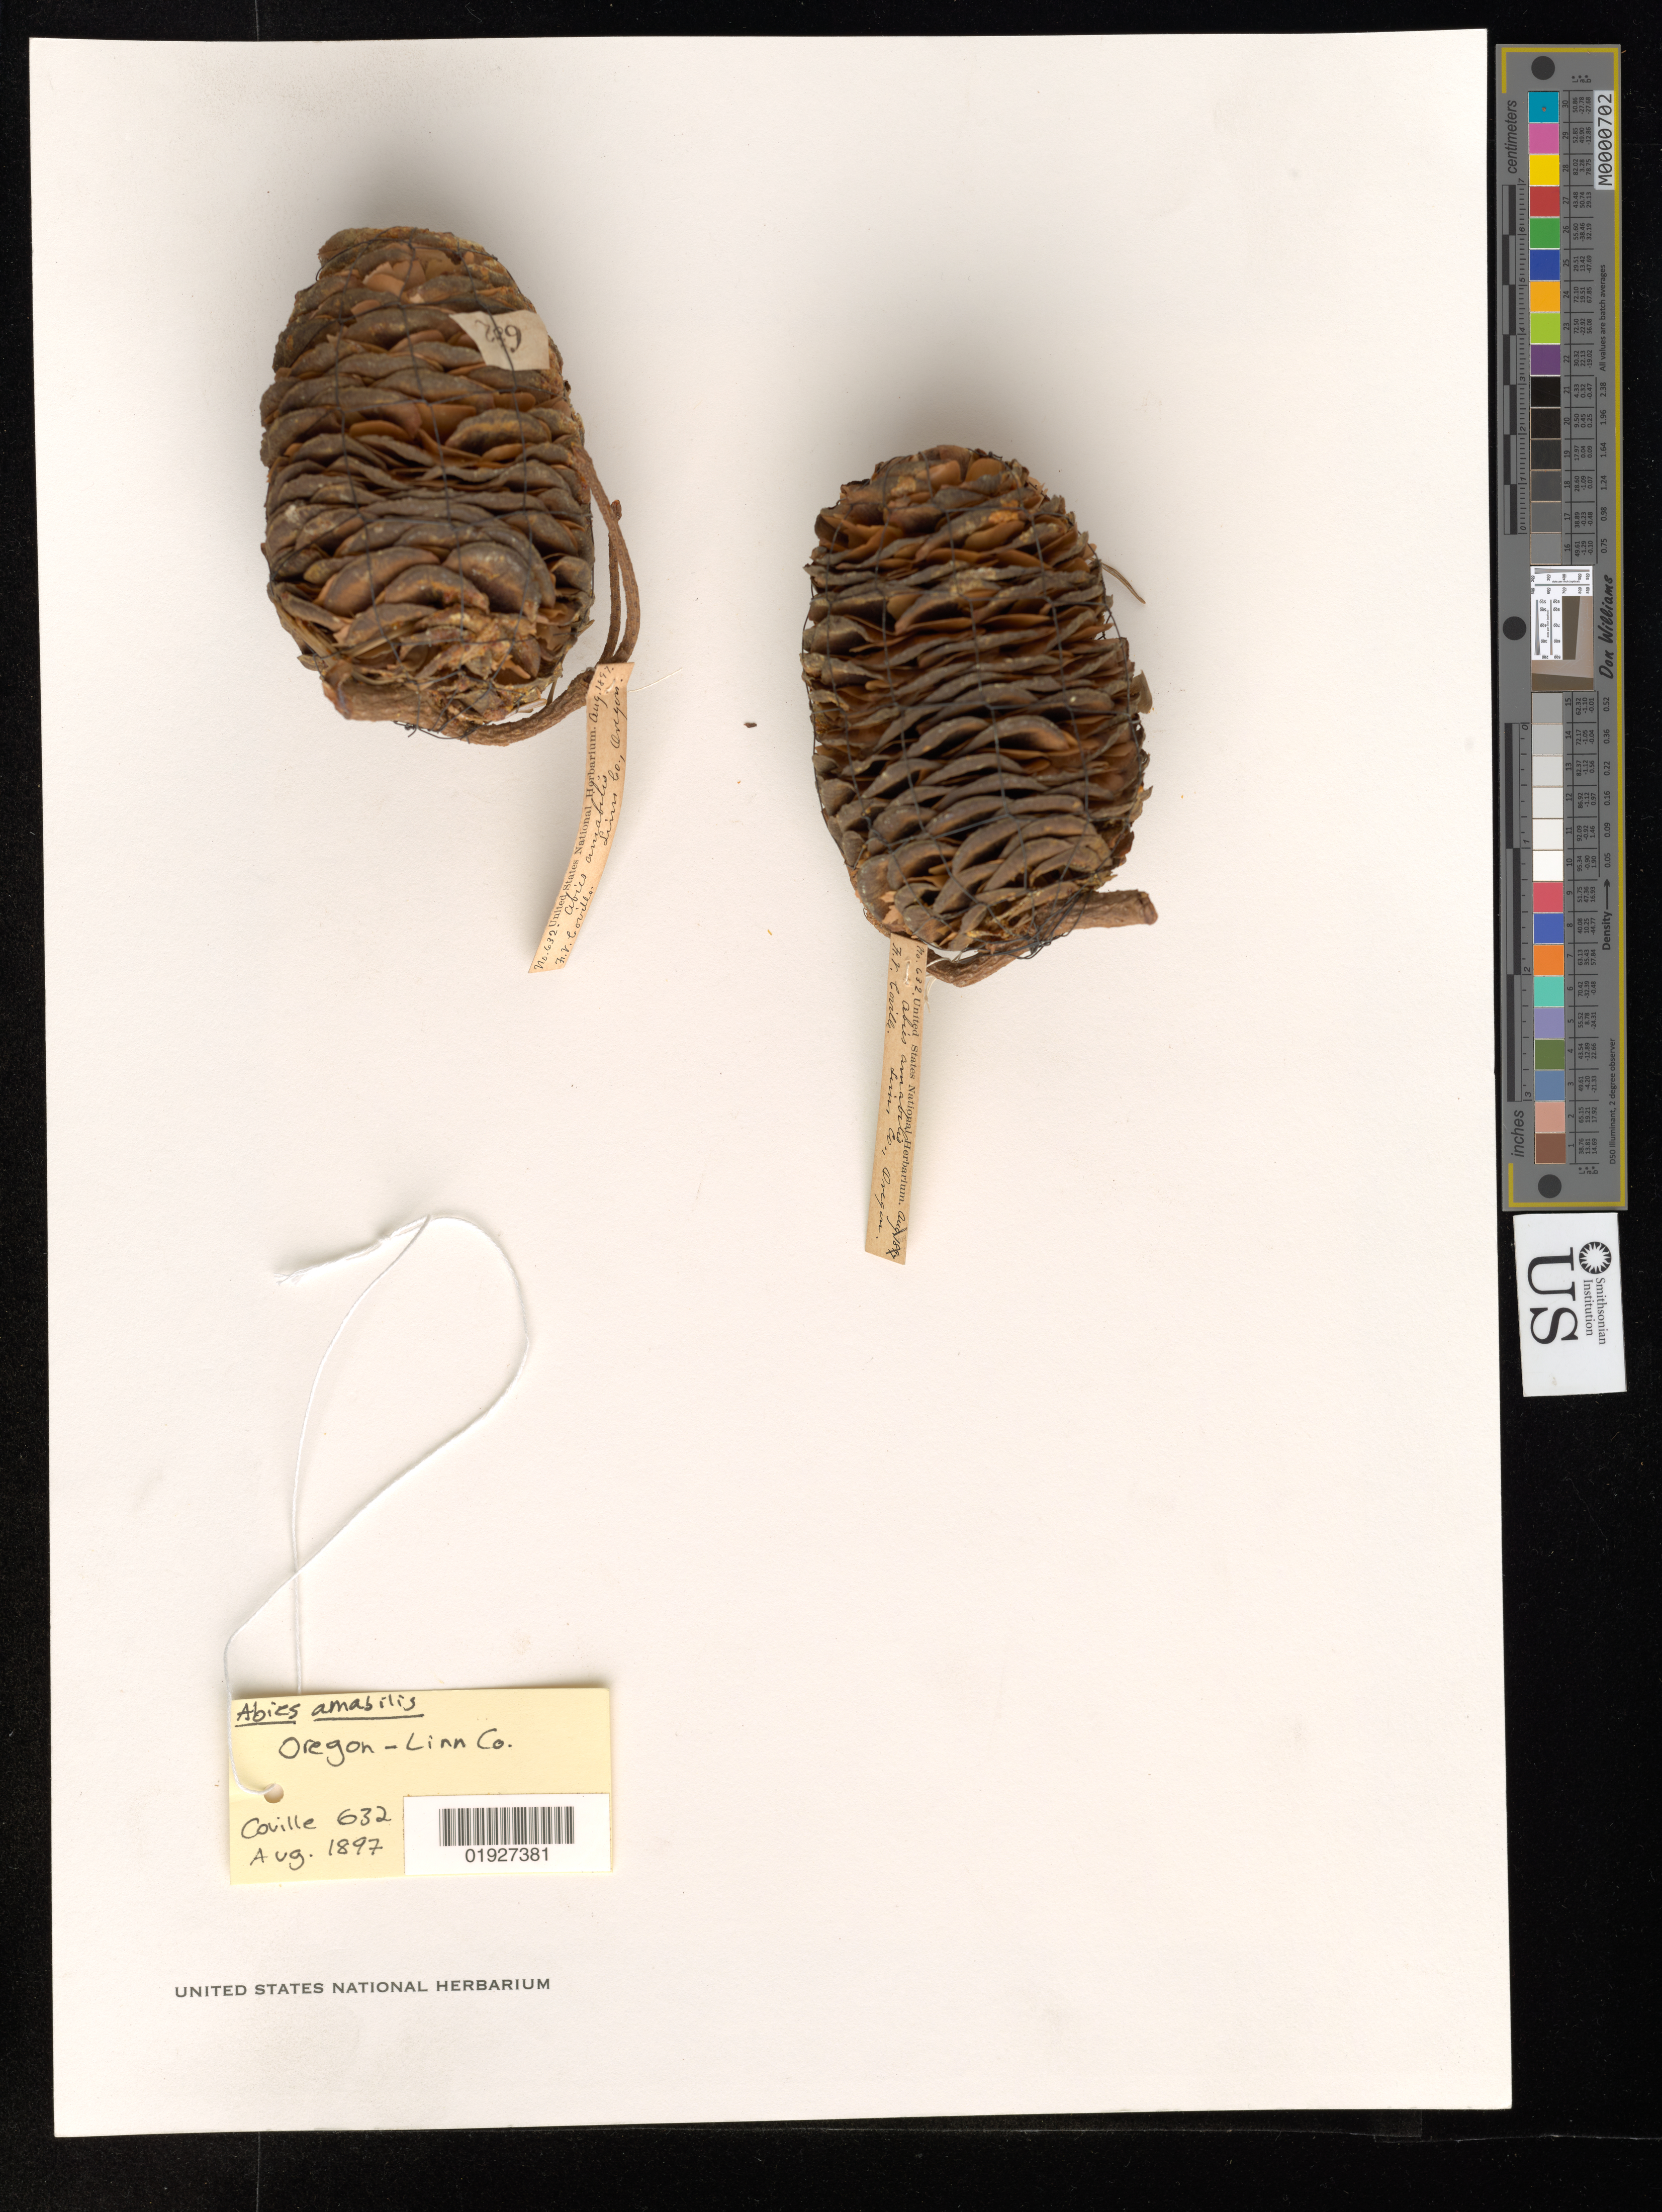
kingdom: Plantae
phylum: Tracheophyta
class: Pinopsida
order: Pinales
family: Pinaceae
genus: Abies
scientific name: Abies amabilis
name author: Douglas ex J. Forbes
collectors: F. V. Coville & E. I. Applegate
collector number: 632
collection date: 1897-08-23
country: United States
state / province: Oregon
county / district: Linn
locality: Near Fish Lake, Linn County